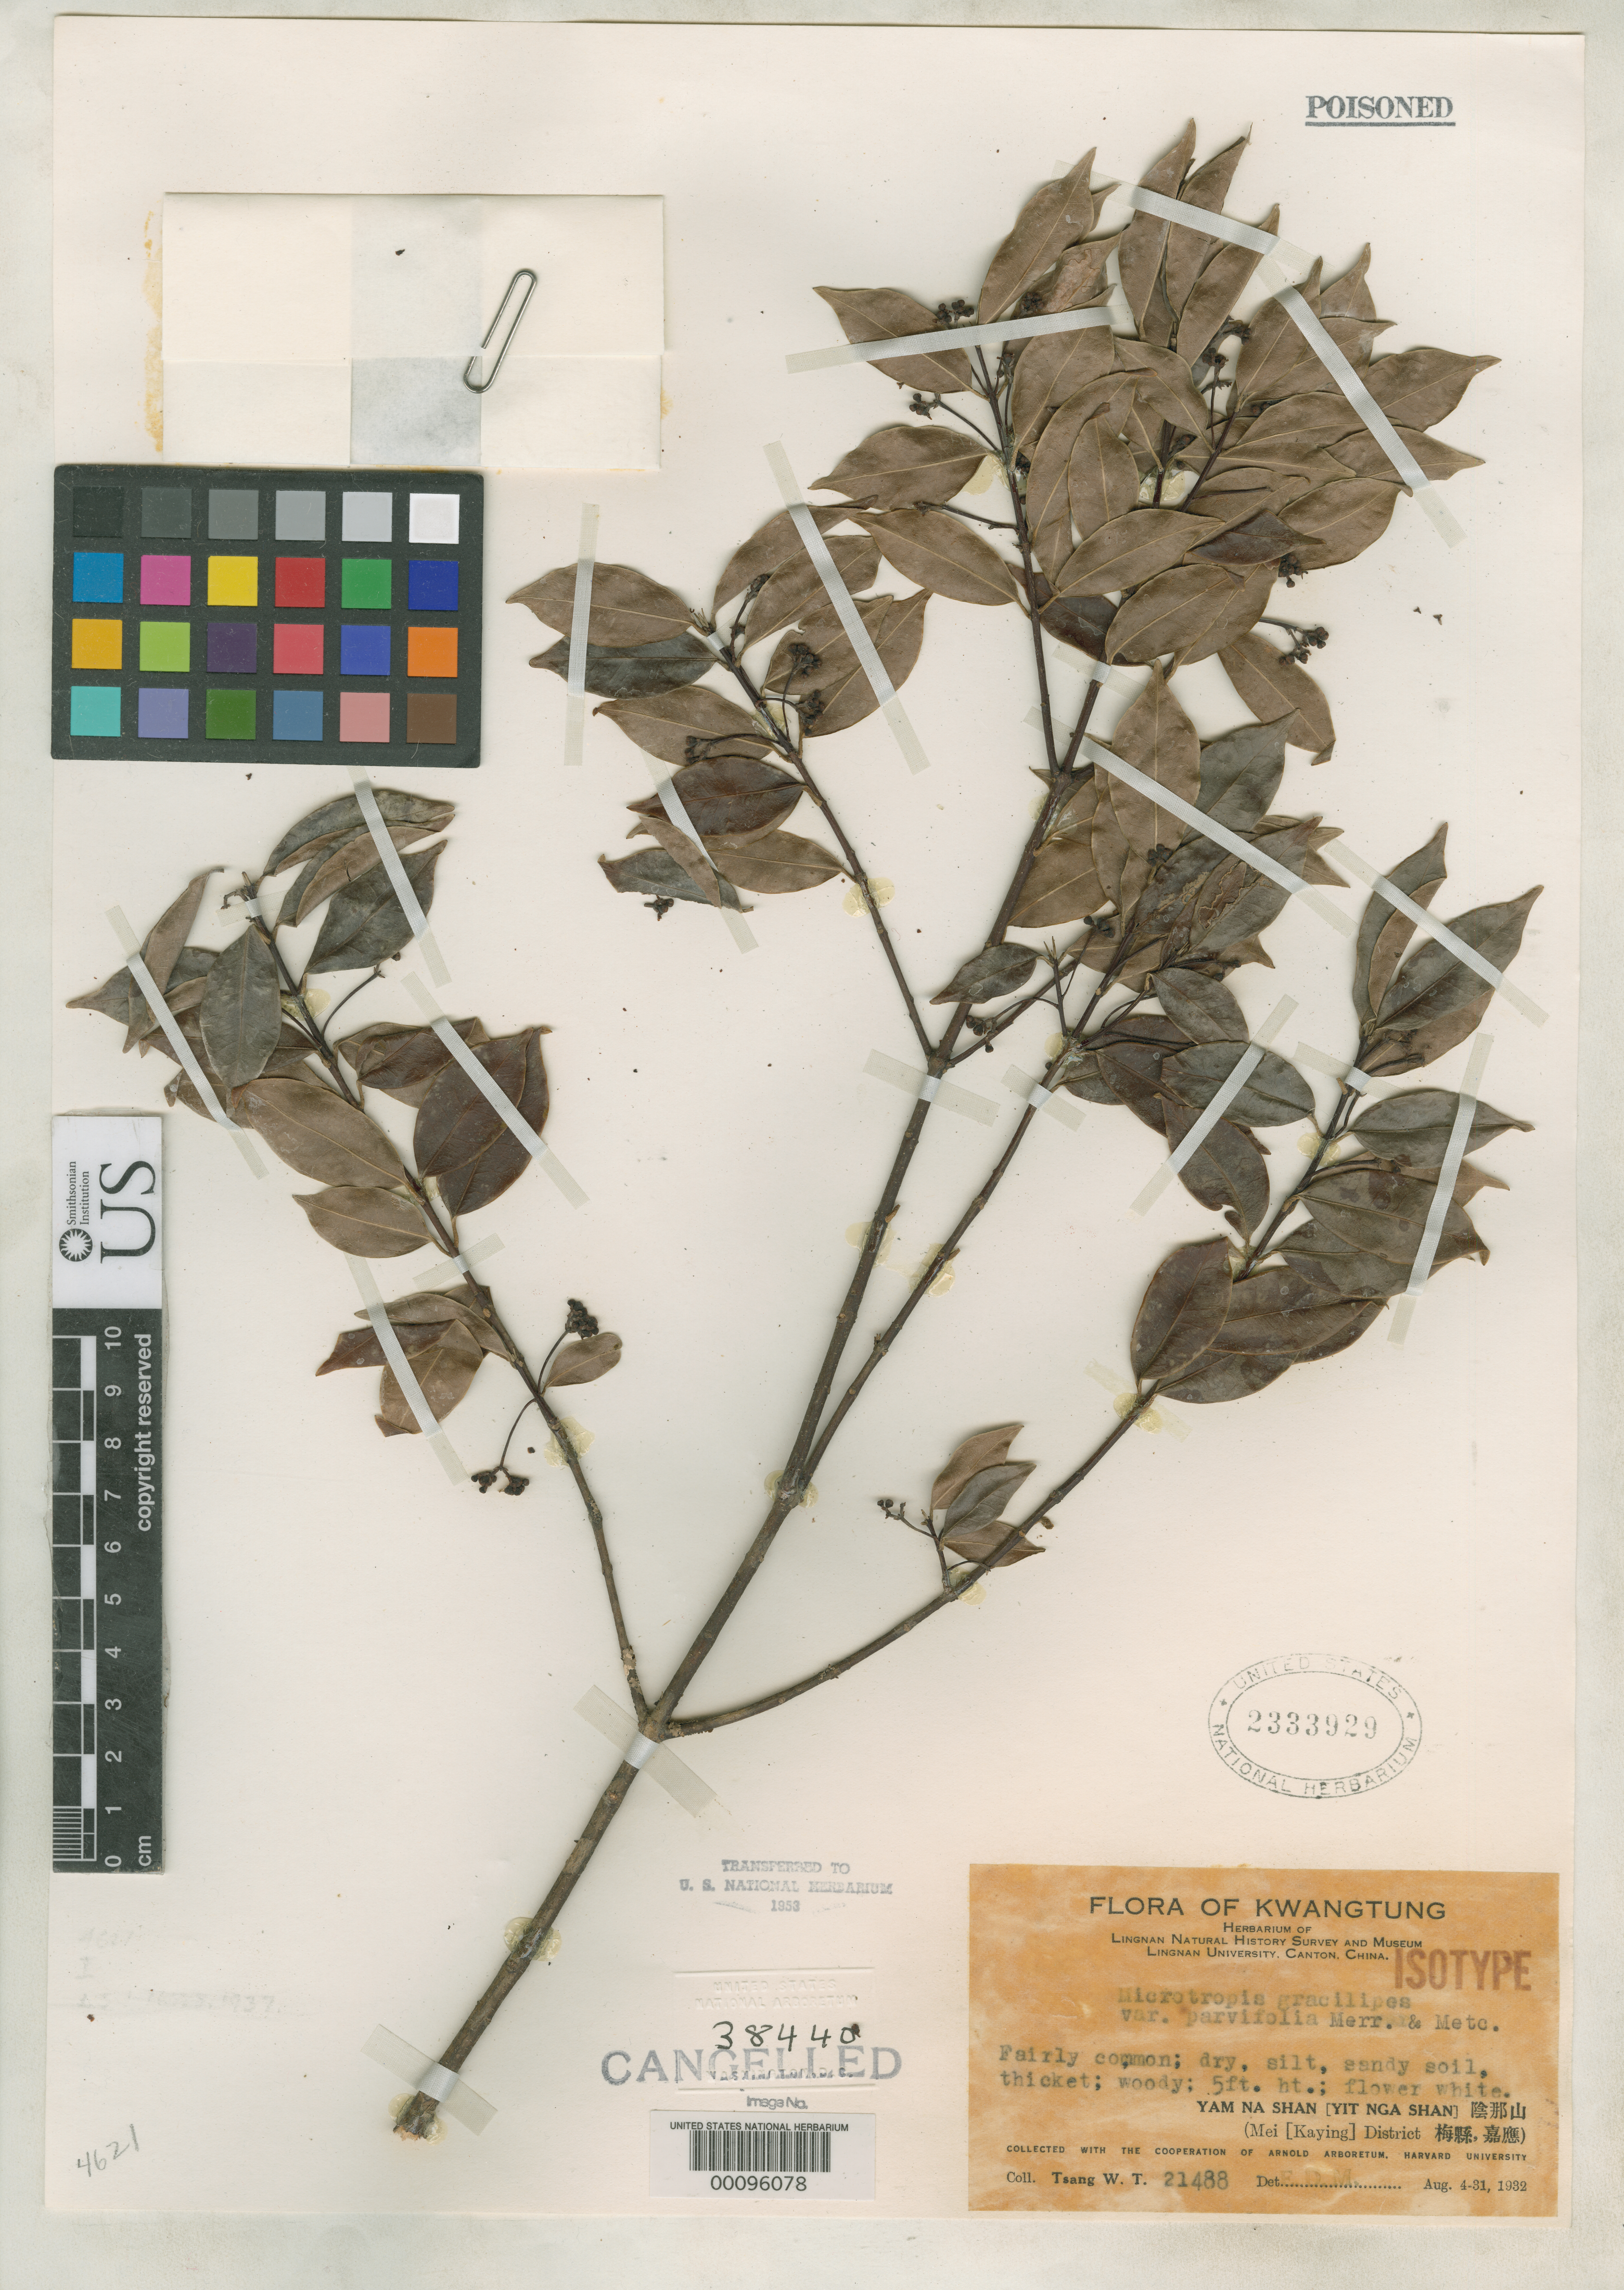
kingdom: Plantae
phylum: Tracheophyta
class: Magnoliopsida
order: Celastrales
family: Celastraceae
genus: Microtropis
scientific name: Microtropis gracilipes var. parvifolia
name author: Merr. & F.P. Metcalf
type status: Isotype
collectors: W. T. Tsang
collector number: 21488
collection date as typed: Aug 1932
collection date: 1932-08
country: China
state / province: Guangdong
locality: Yam Nashan.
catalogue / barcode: US 2333929